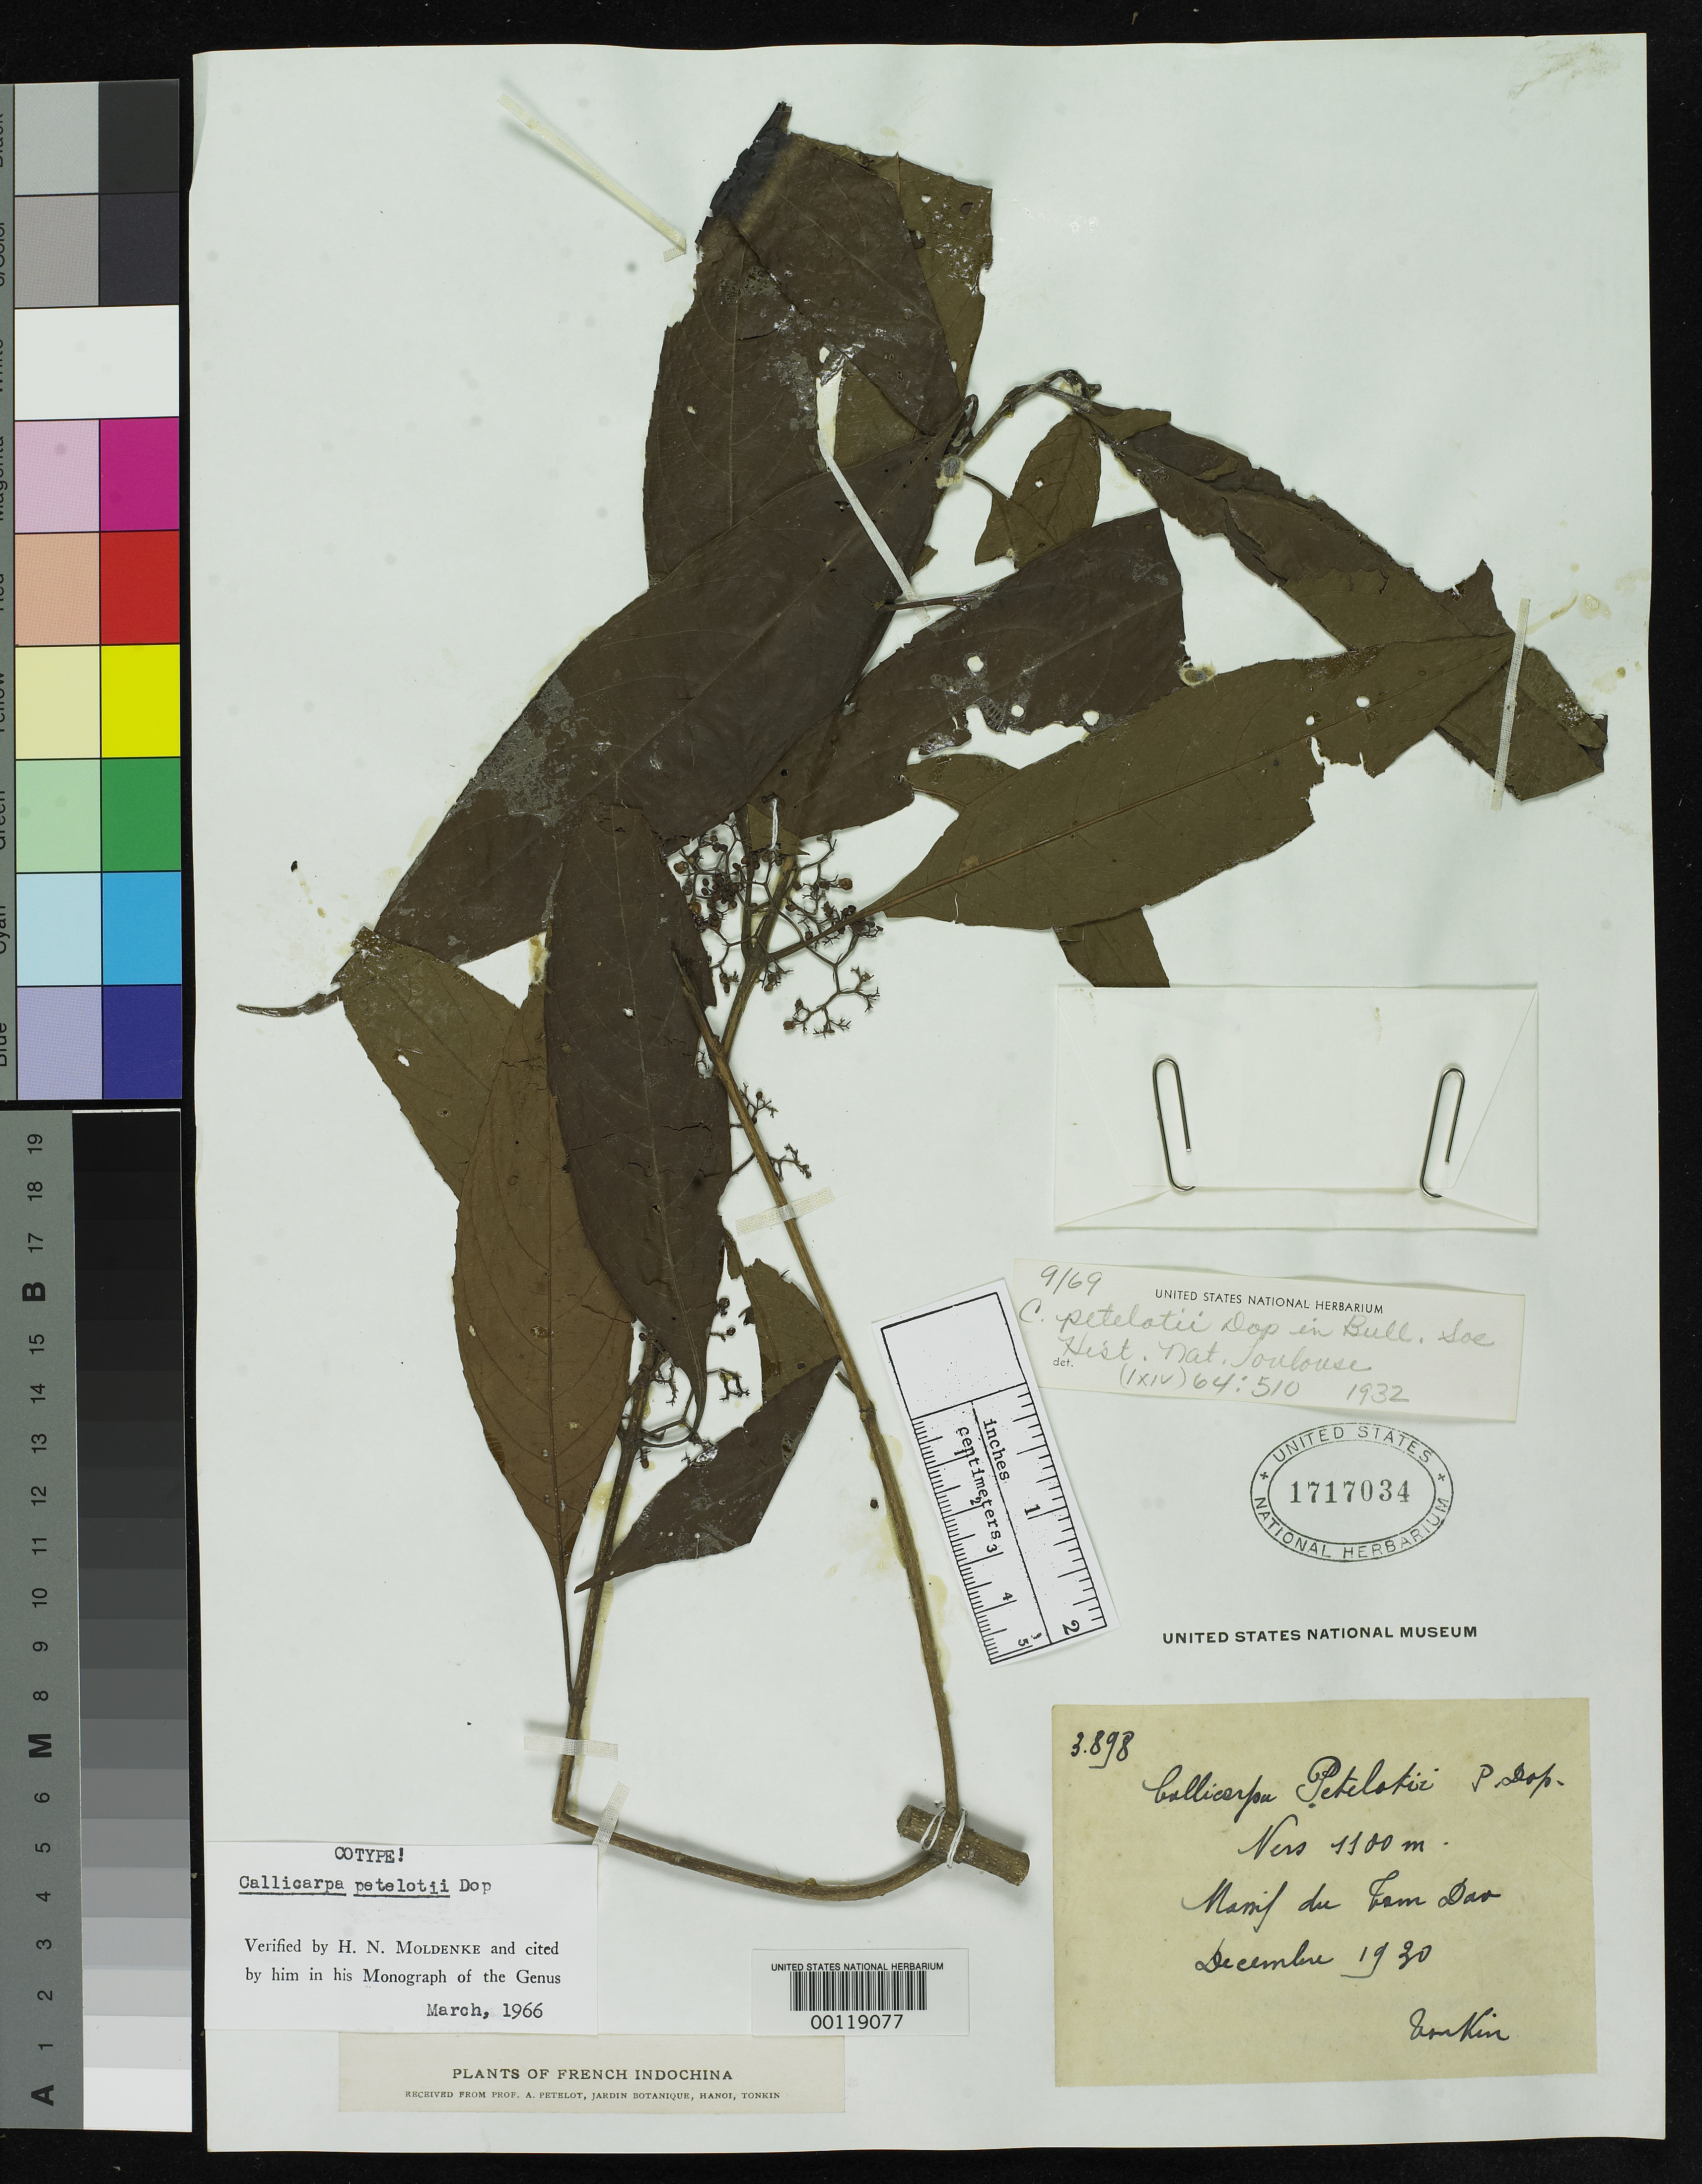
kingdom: Plantae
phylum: Tracheophyta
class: Magnoliopsida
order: Lamiales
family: Lamiaceae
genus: Callicarpa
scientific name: Callicarpa petelotii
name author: Dop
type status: Syntype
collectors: P. A. Pételot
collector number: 3898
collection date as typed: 19 Dec 1930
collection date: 1930-12-19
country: Vietnam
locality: Massif Tam Dao (country as "Tonkin").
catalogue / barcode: US 1717034